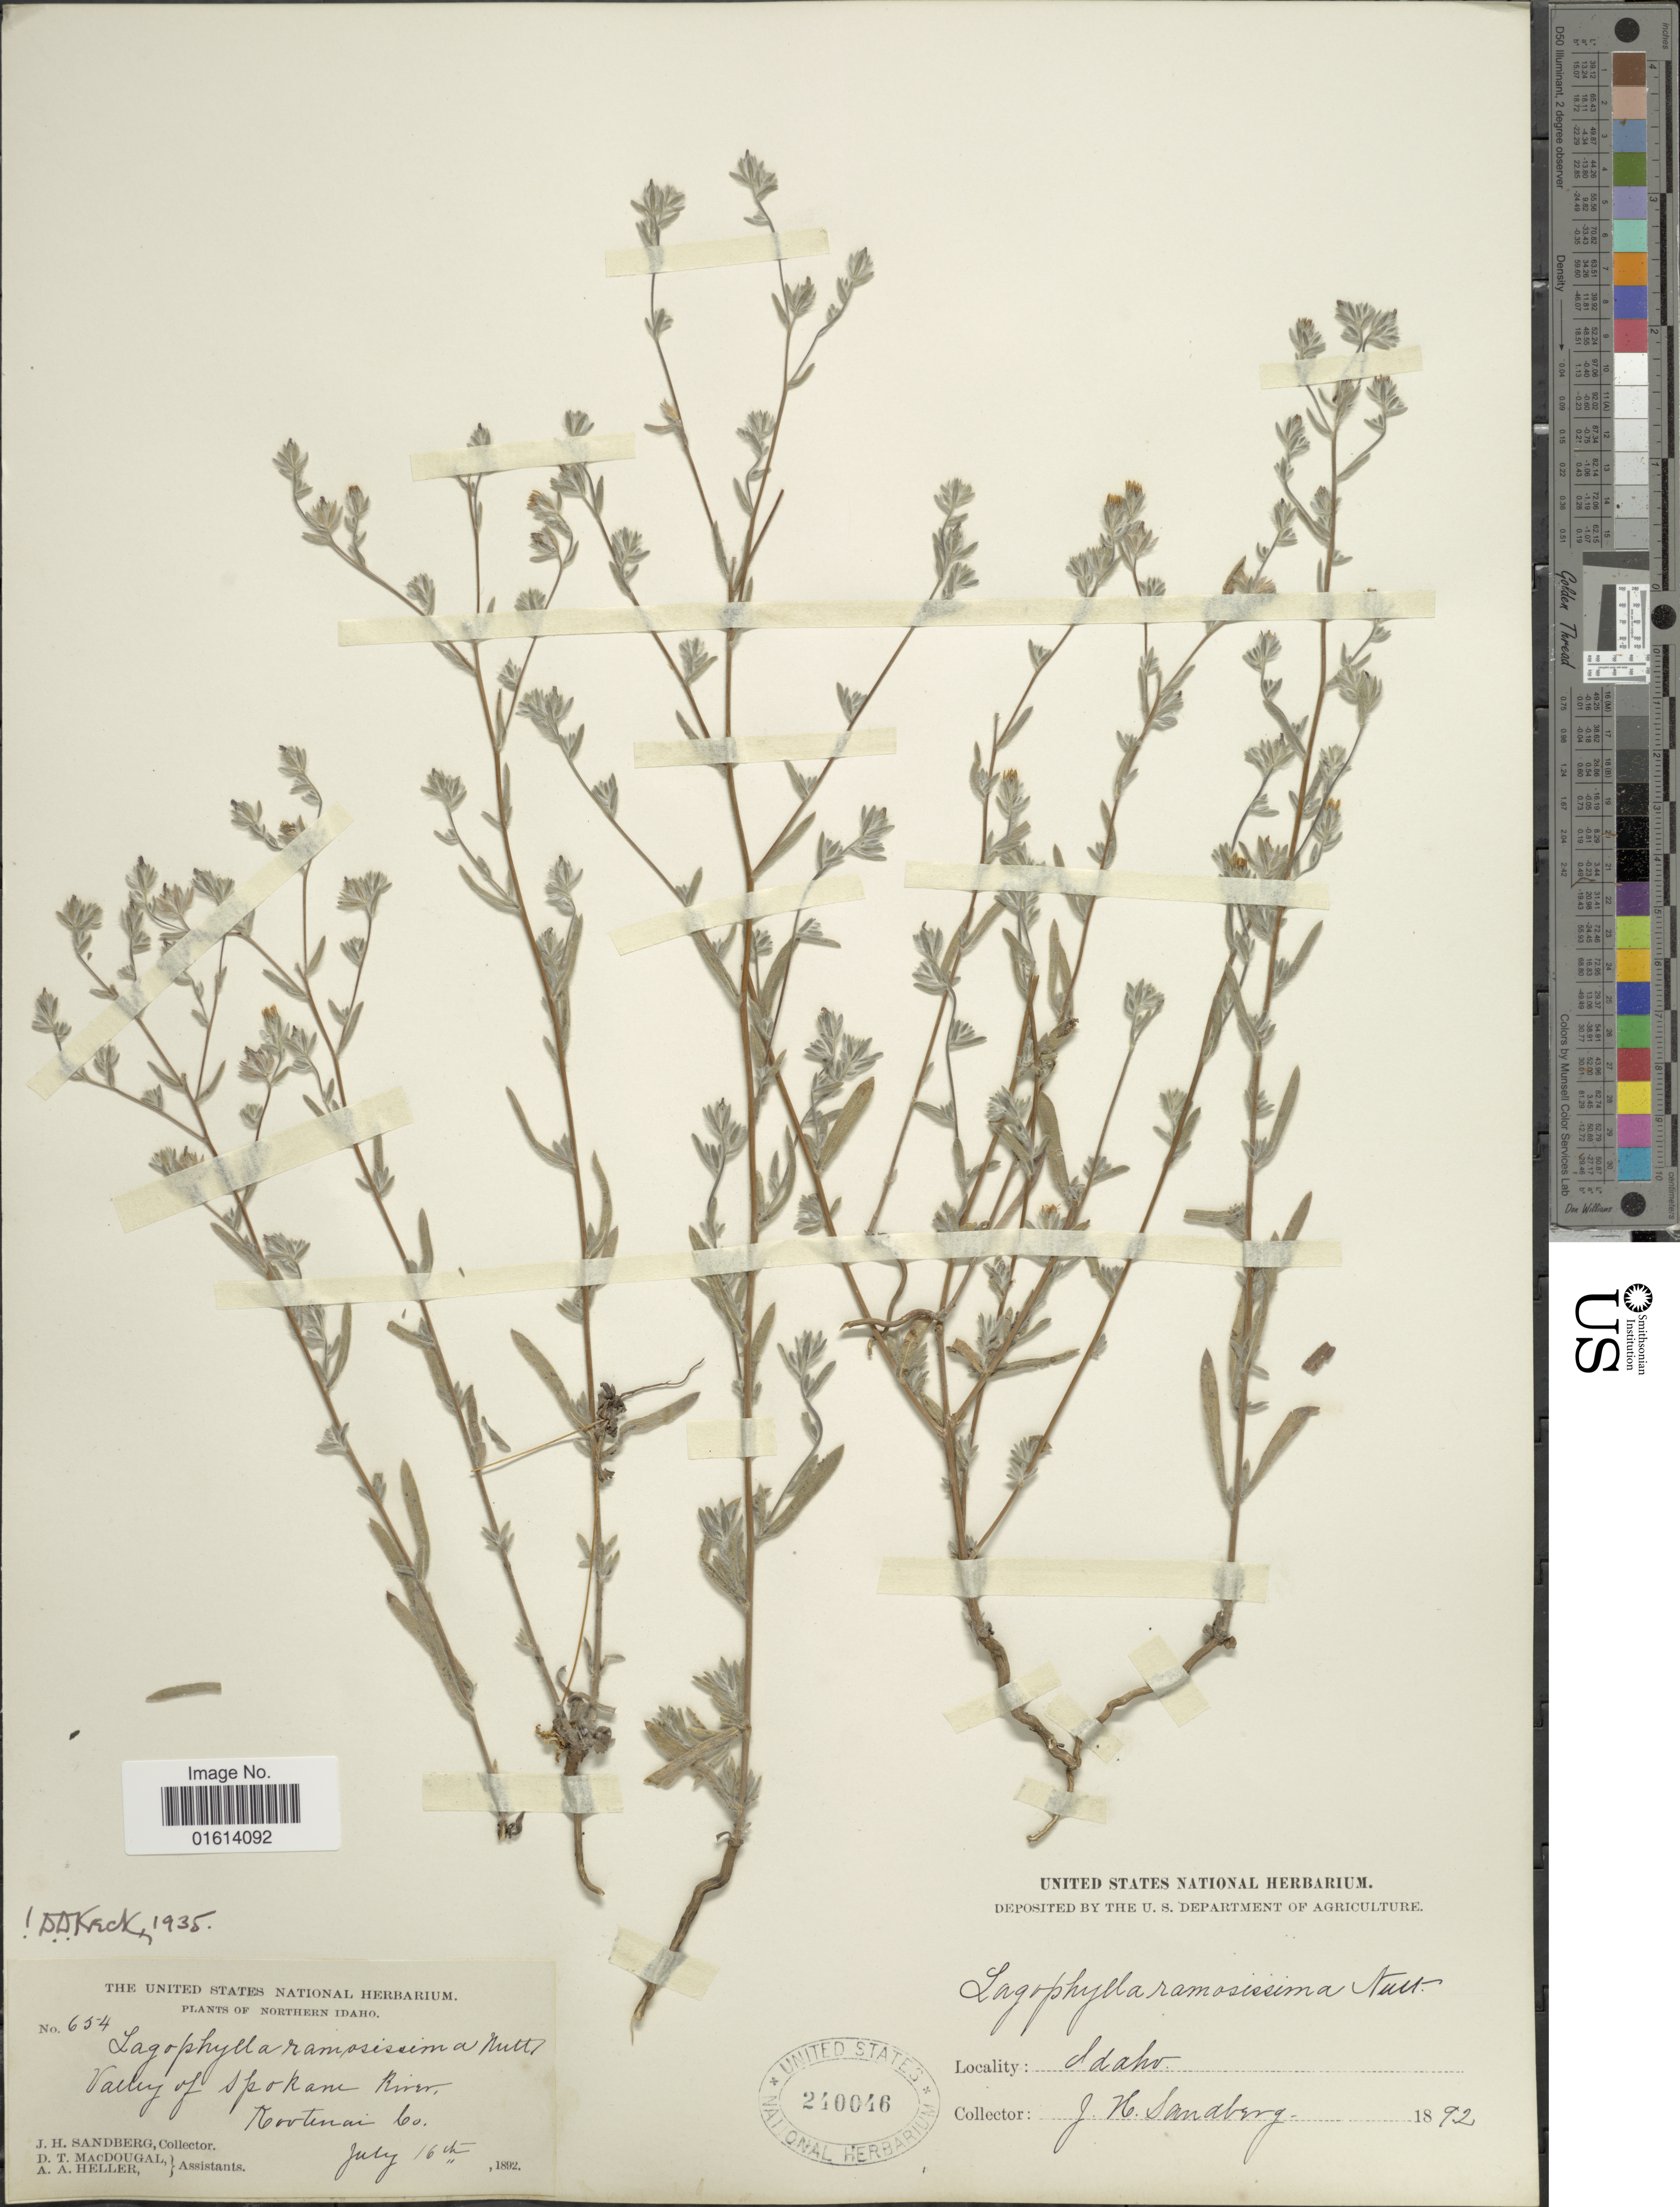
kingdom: Plantae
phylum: Tracheophyta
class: Magnoliopsida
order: Asterales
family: Asteraceae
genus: Lagophylla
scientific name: Lagophylla ramosissima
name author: Nutt.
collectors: J. H. Sandberg, D. T. MacDougal & A. A. Heller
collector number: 654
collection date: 1892-07-16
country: United States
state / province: Idaho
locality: Northern Idaho, Valley of Spokane River, Kootenai Co.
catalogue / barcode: US 240046